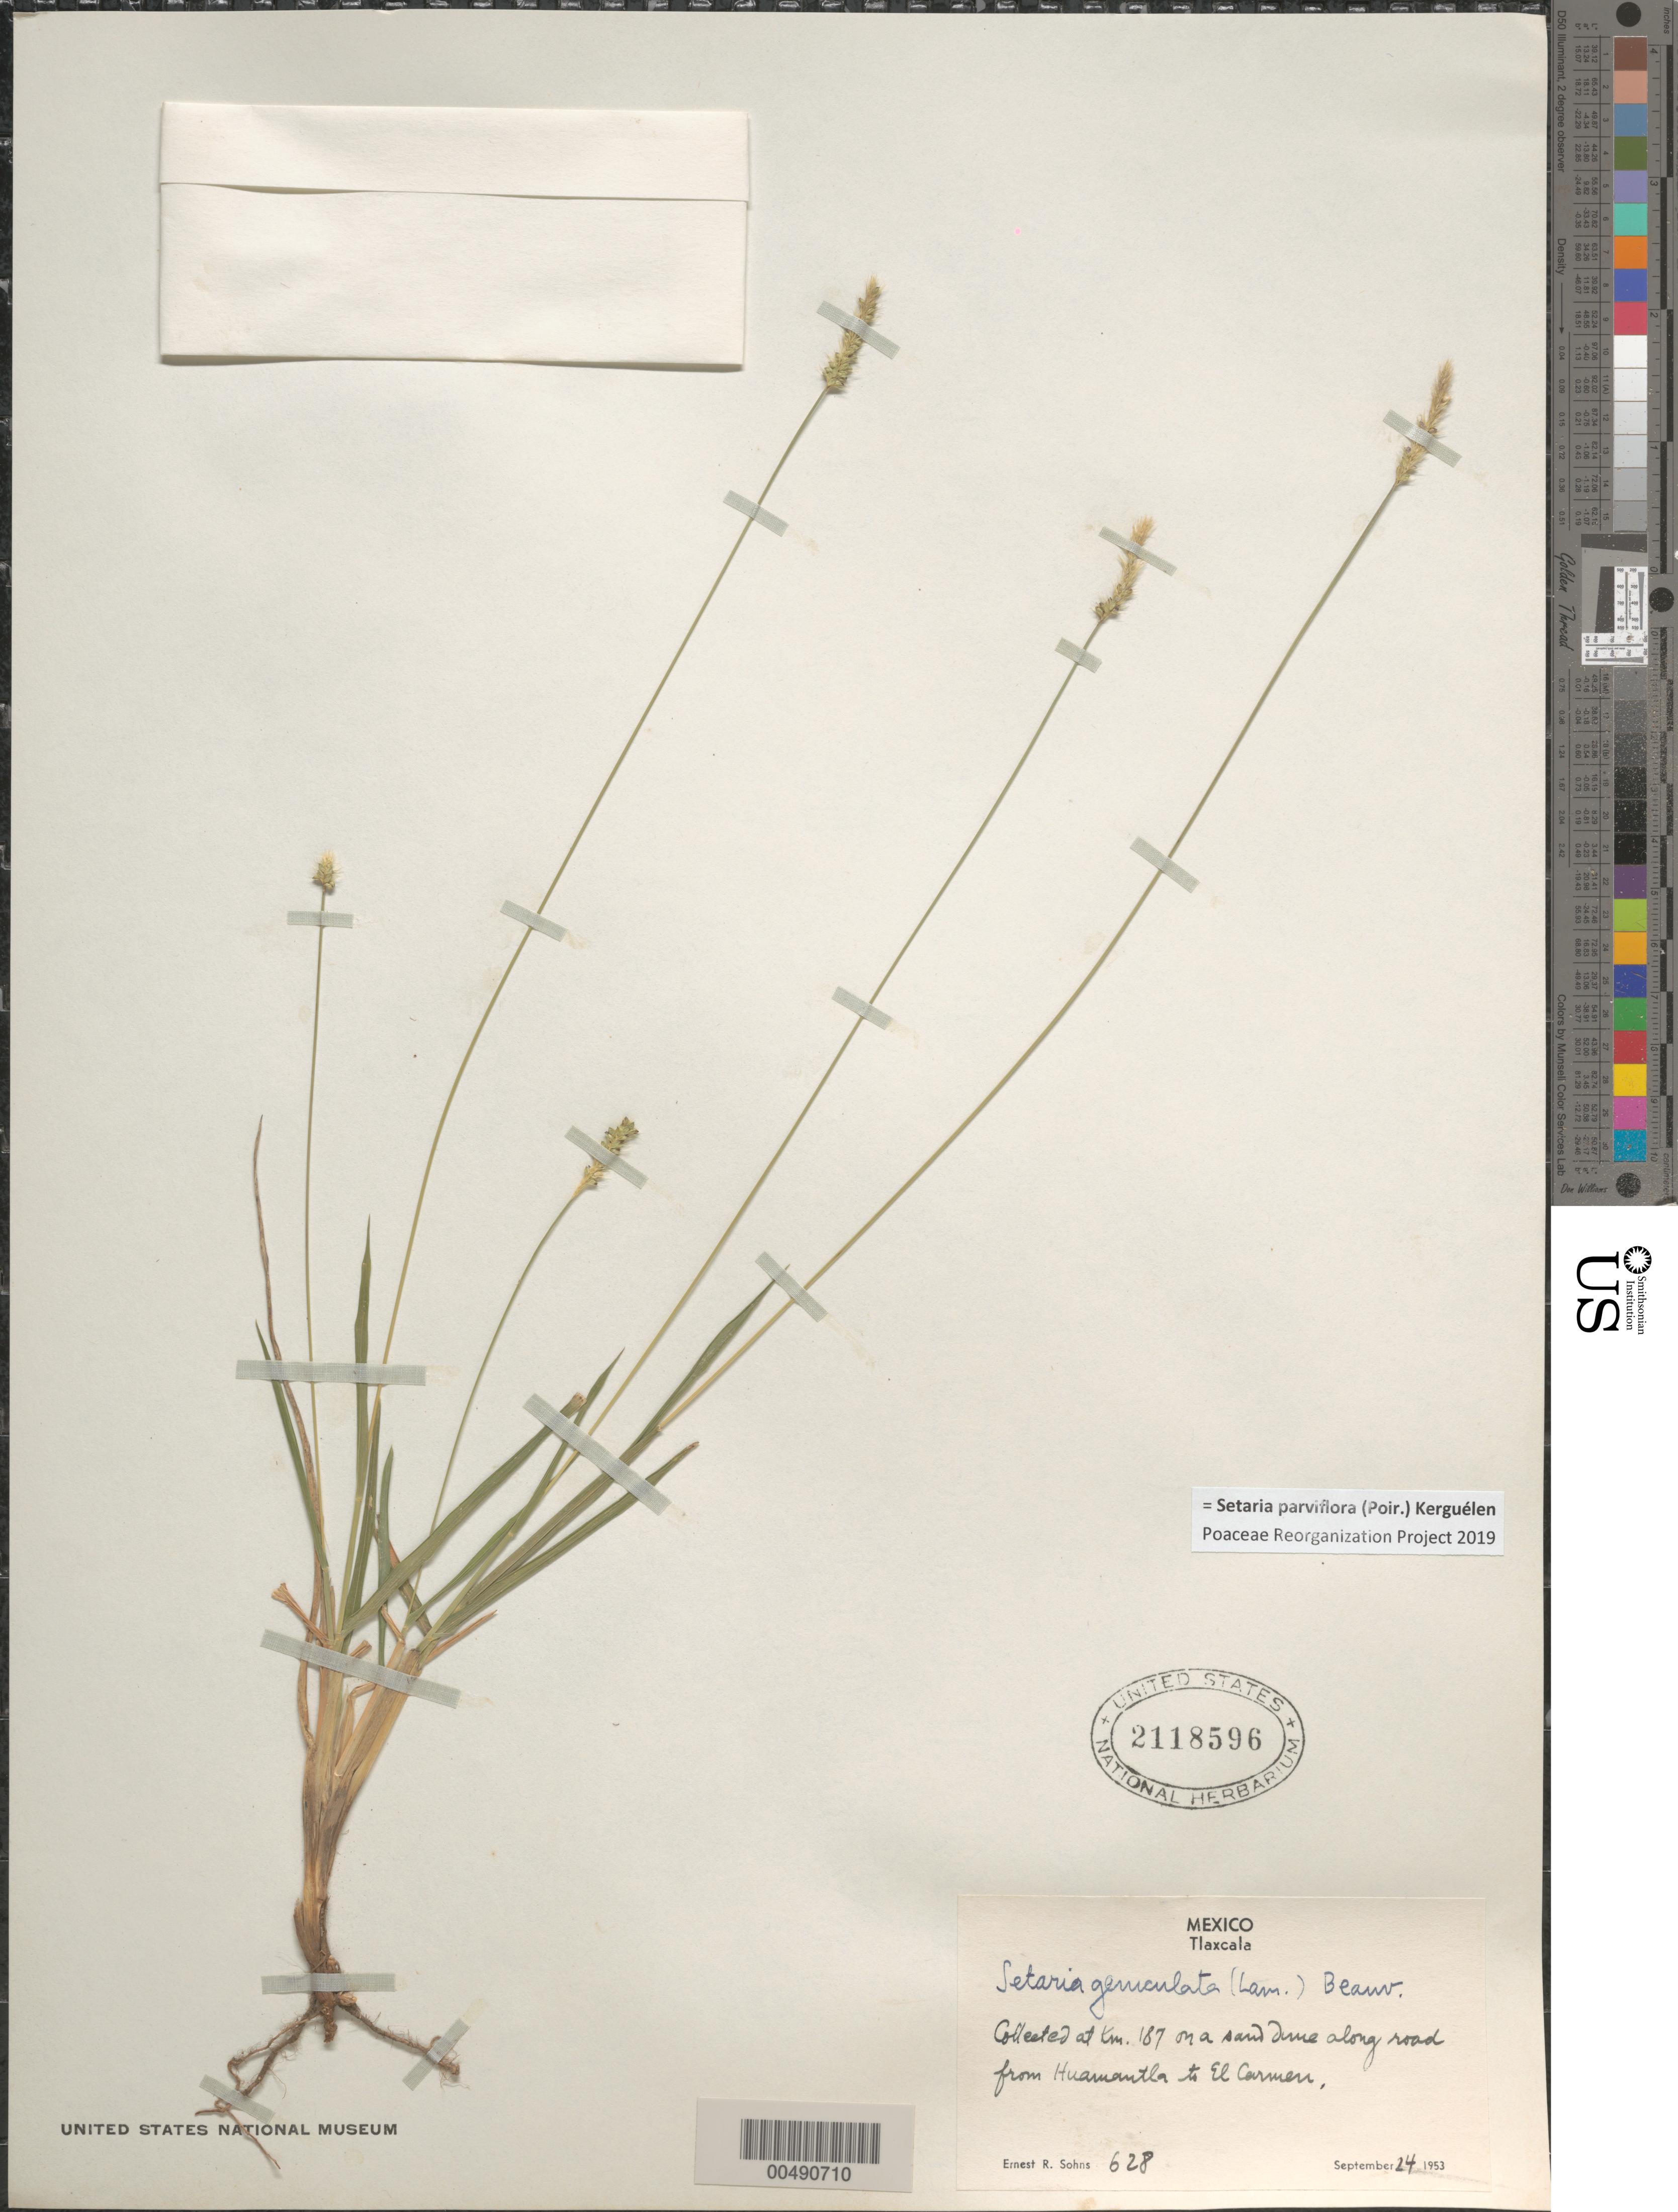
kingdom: Plantae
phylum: Tracheophyta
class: Liliopsida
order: Poales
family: Poaceae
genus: Setaria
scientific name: Setaria parviflora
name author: (Poir.) Kerguélen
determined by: Poaceae Reorganization Project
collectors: E. R. Sohns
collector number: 628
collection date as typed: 24 Sep 1953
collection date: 1953-09-24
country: Mexico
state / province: Tlaxcala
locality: Km 187 along rd from Huamantla to El Carmen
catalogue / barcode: US 2118596